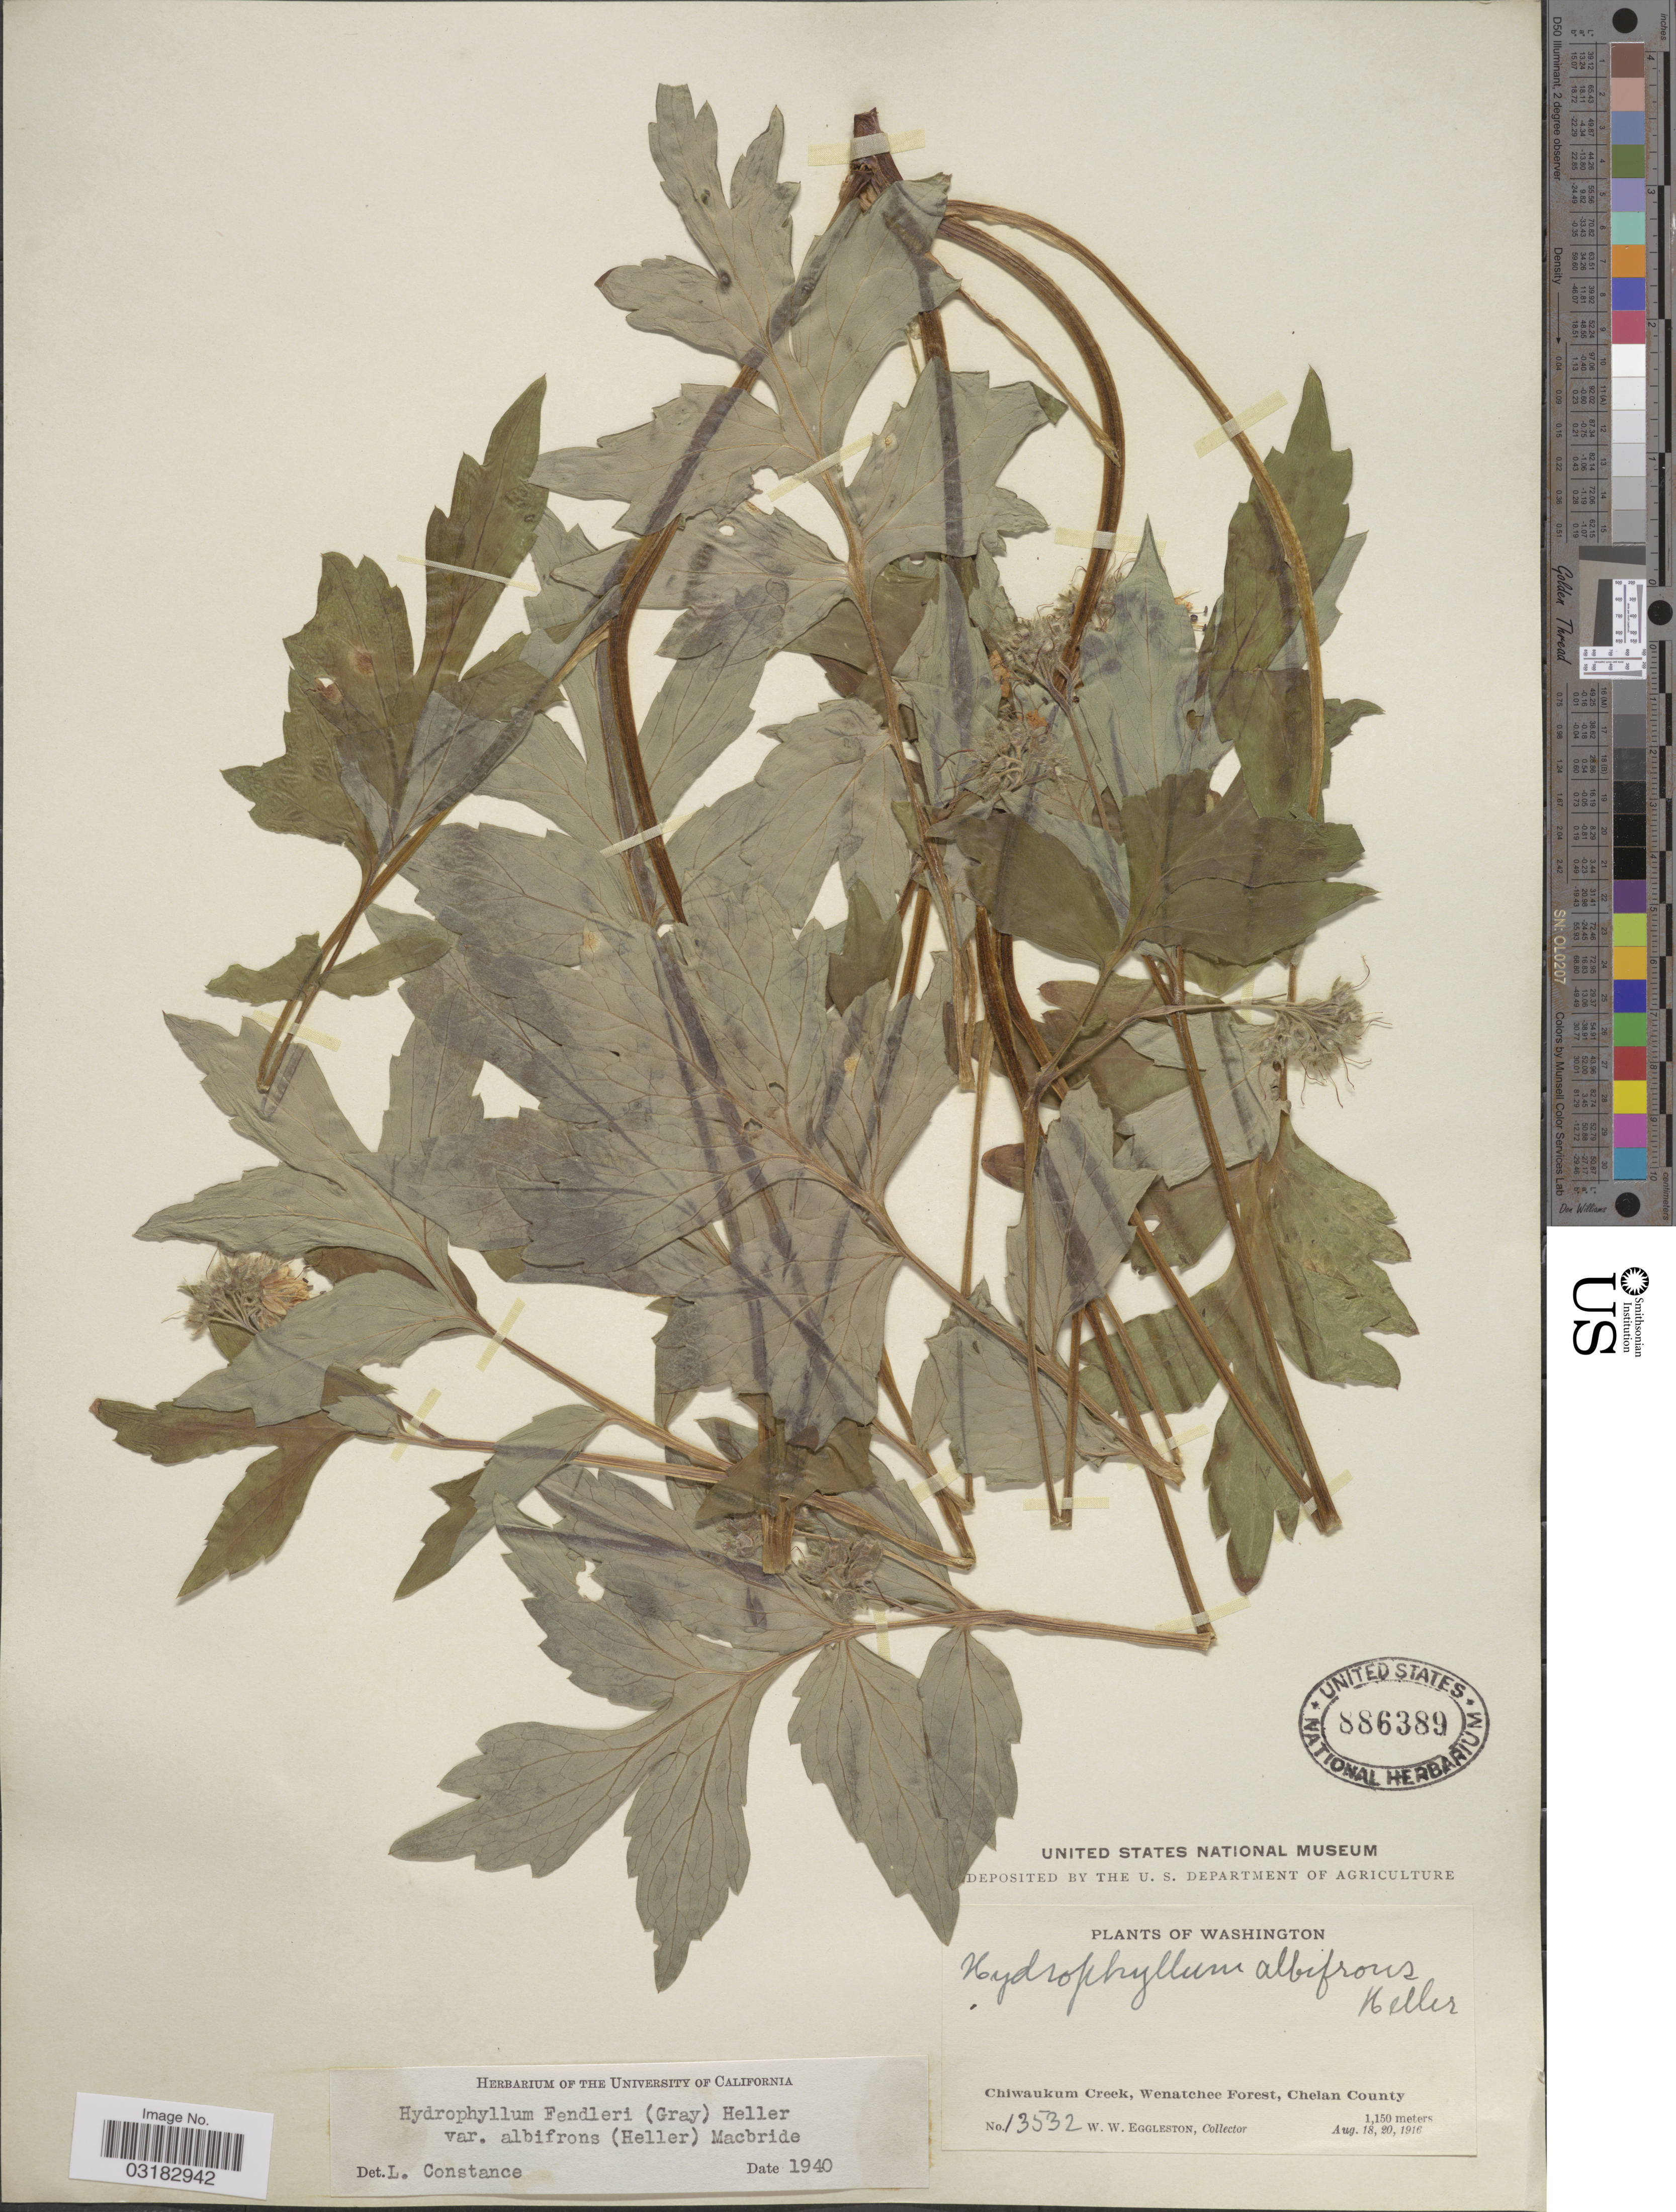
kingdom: Plantae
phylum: Tracheophyta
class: Magnoliopsida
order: Boraginales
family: Hydrophyllaceae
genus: Hydrophyllum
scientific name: Hydrophyllum fendleri var. albifrons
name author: (A. Heller) J.F. Macbr.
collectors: W. W. Eggleston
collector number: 13532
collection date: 1916-08-18/1916-08-20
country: United States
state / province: Washington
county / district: Chelan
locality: Chiwaukum Creek, Wenatchee Forest, Chelan County.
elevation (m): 1150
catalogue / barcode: US 886389